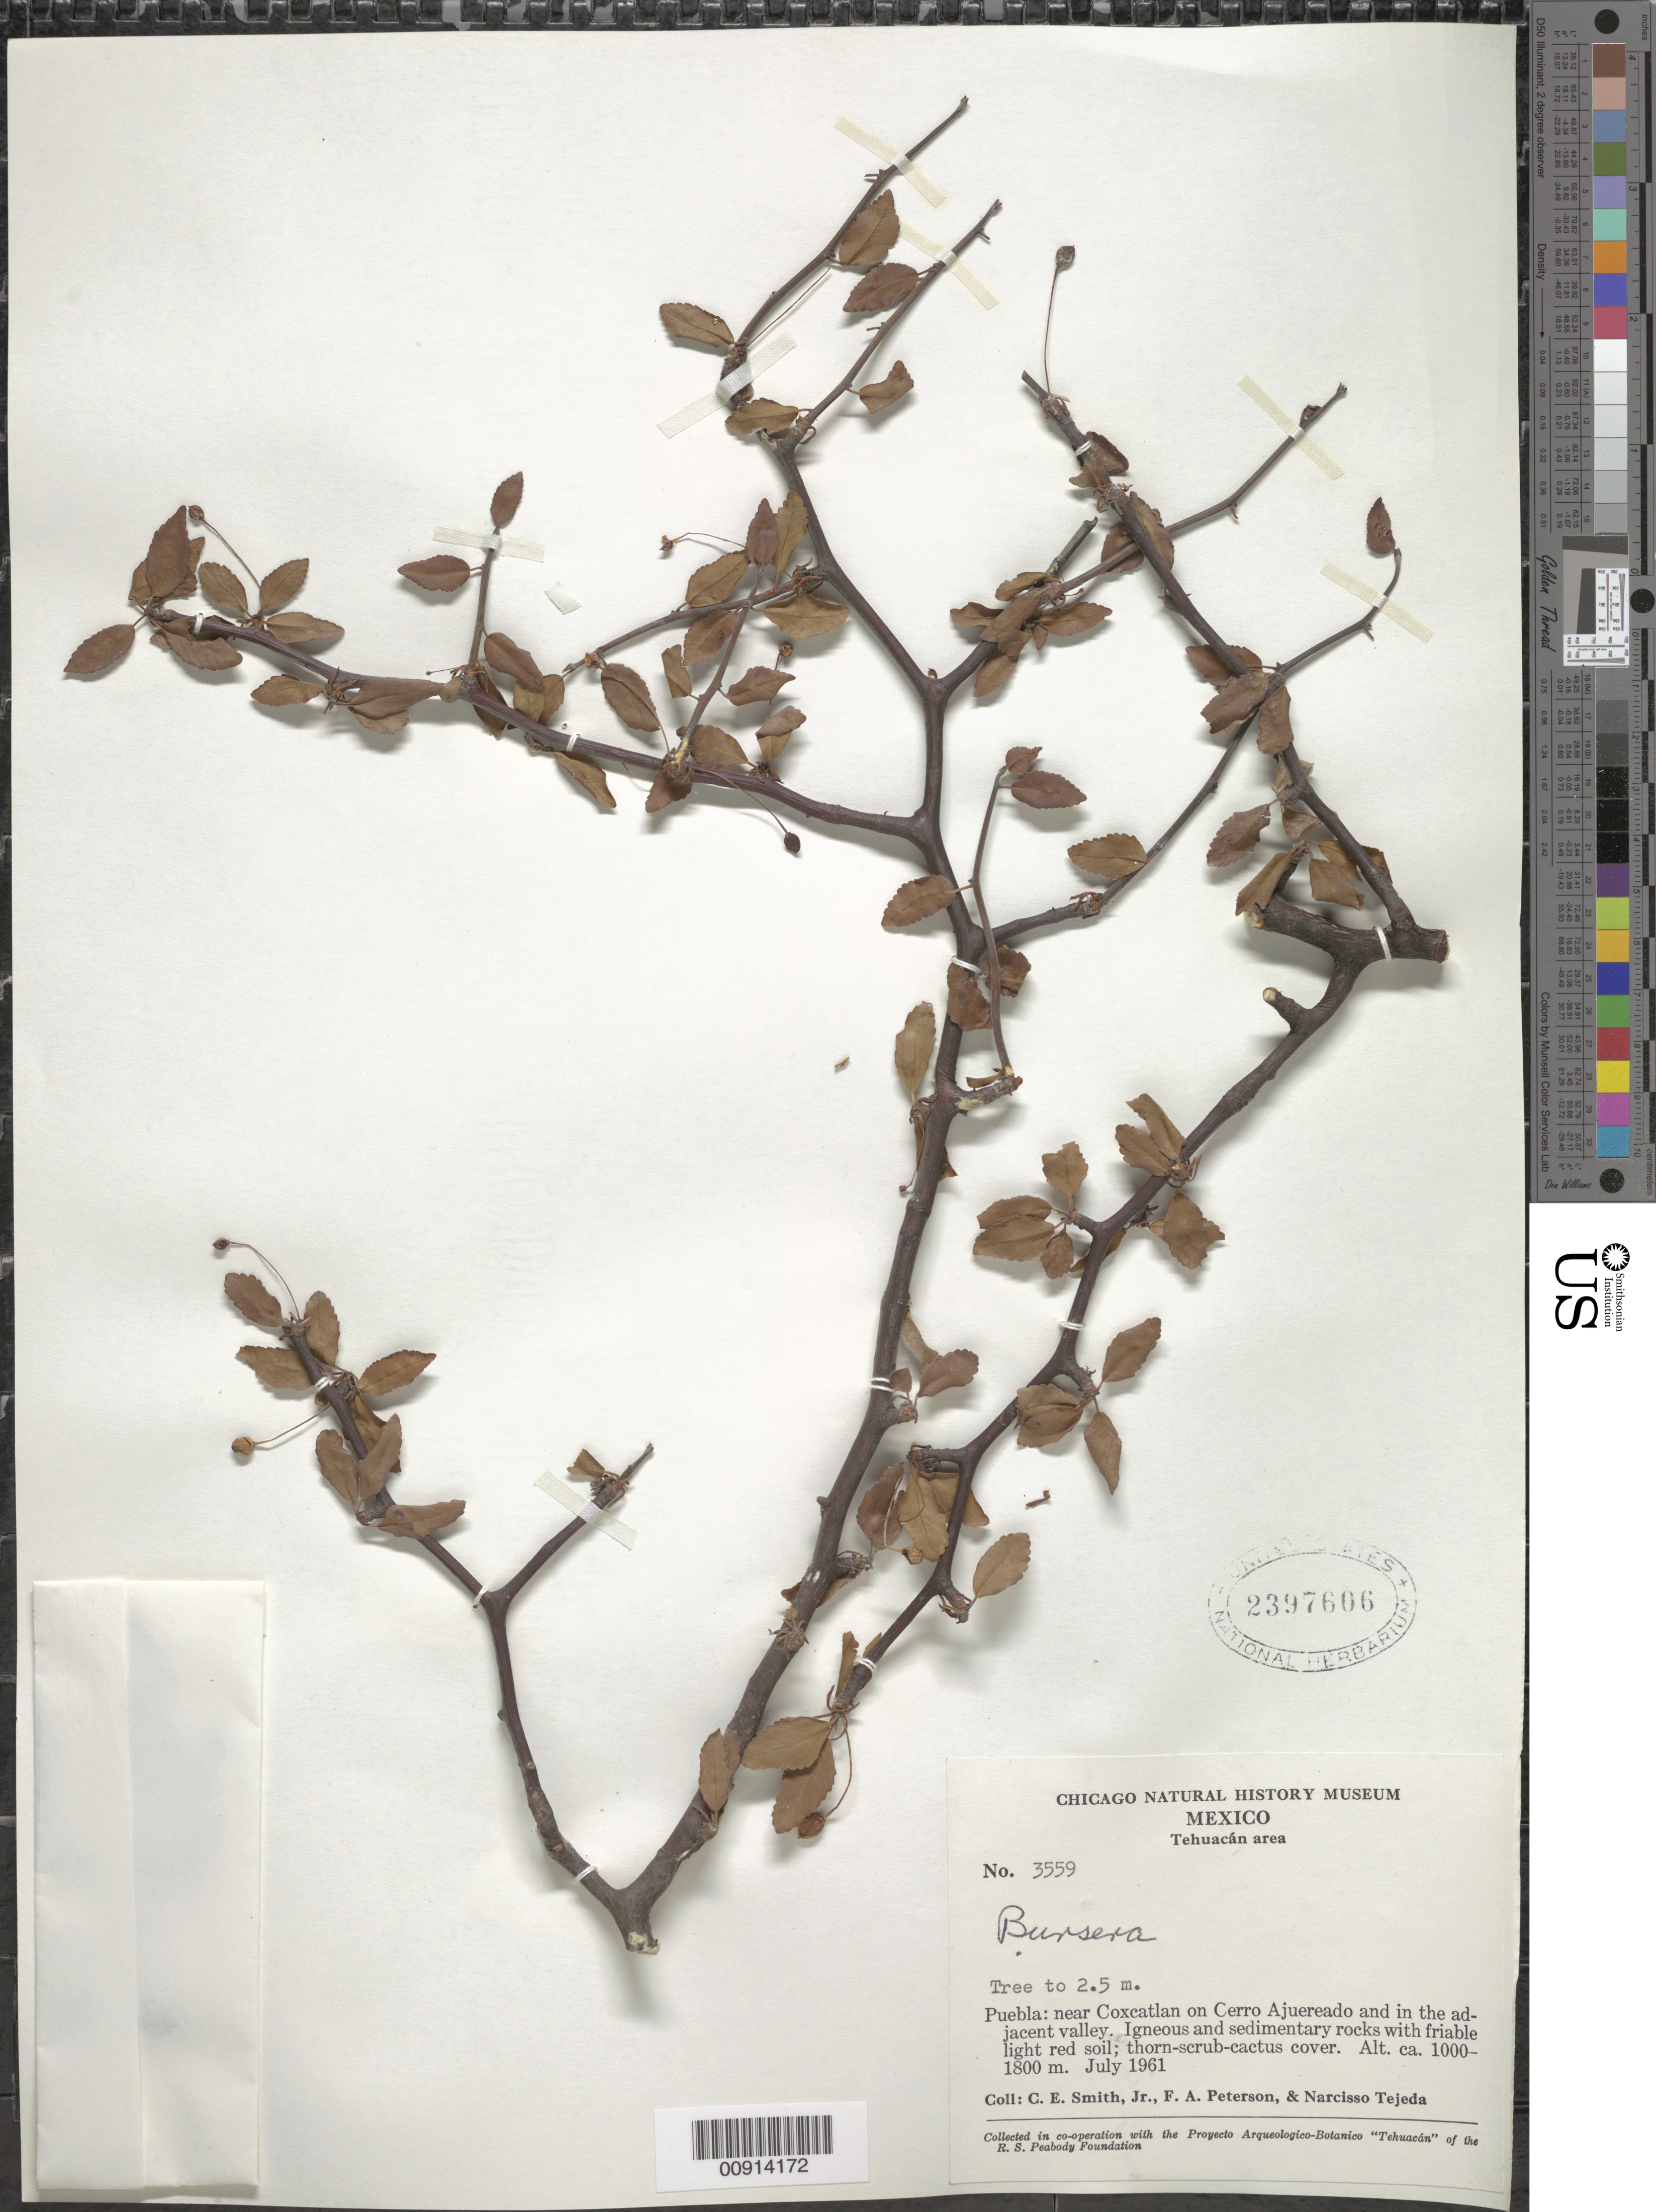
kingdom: Plantae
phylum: Tracheophyta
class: Magnoliopsida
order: Sapindales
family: Burseraceae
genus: Bursera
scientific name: Bursera sp.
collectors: C. E. Smith Jr., F. A. Peterson & N. Tejeda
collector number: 3559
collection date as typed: Jul 1961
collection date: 1961-07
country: Mexico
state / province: Puebla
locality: Puebla: near Coxcatlán on Cerro Ajuereado and in the adjacent valley.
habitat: Igneous and sedimentary rocks with friable light red soil; thorn-scrub-cactus cover.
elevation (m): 1800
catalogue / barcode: US 2397606